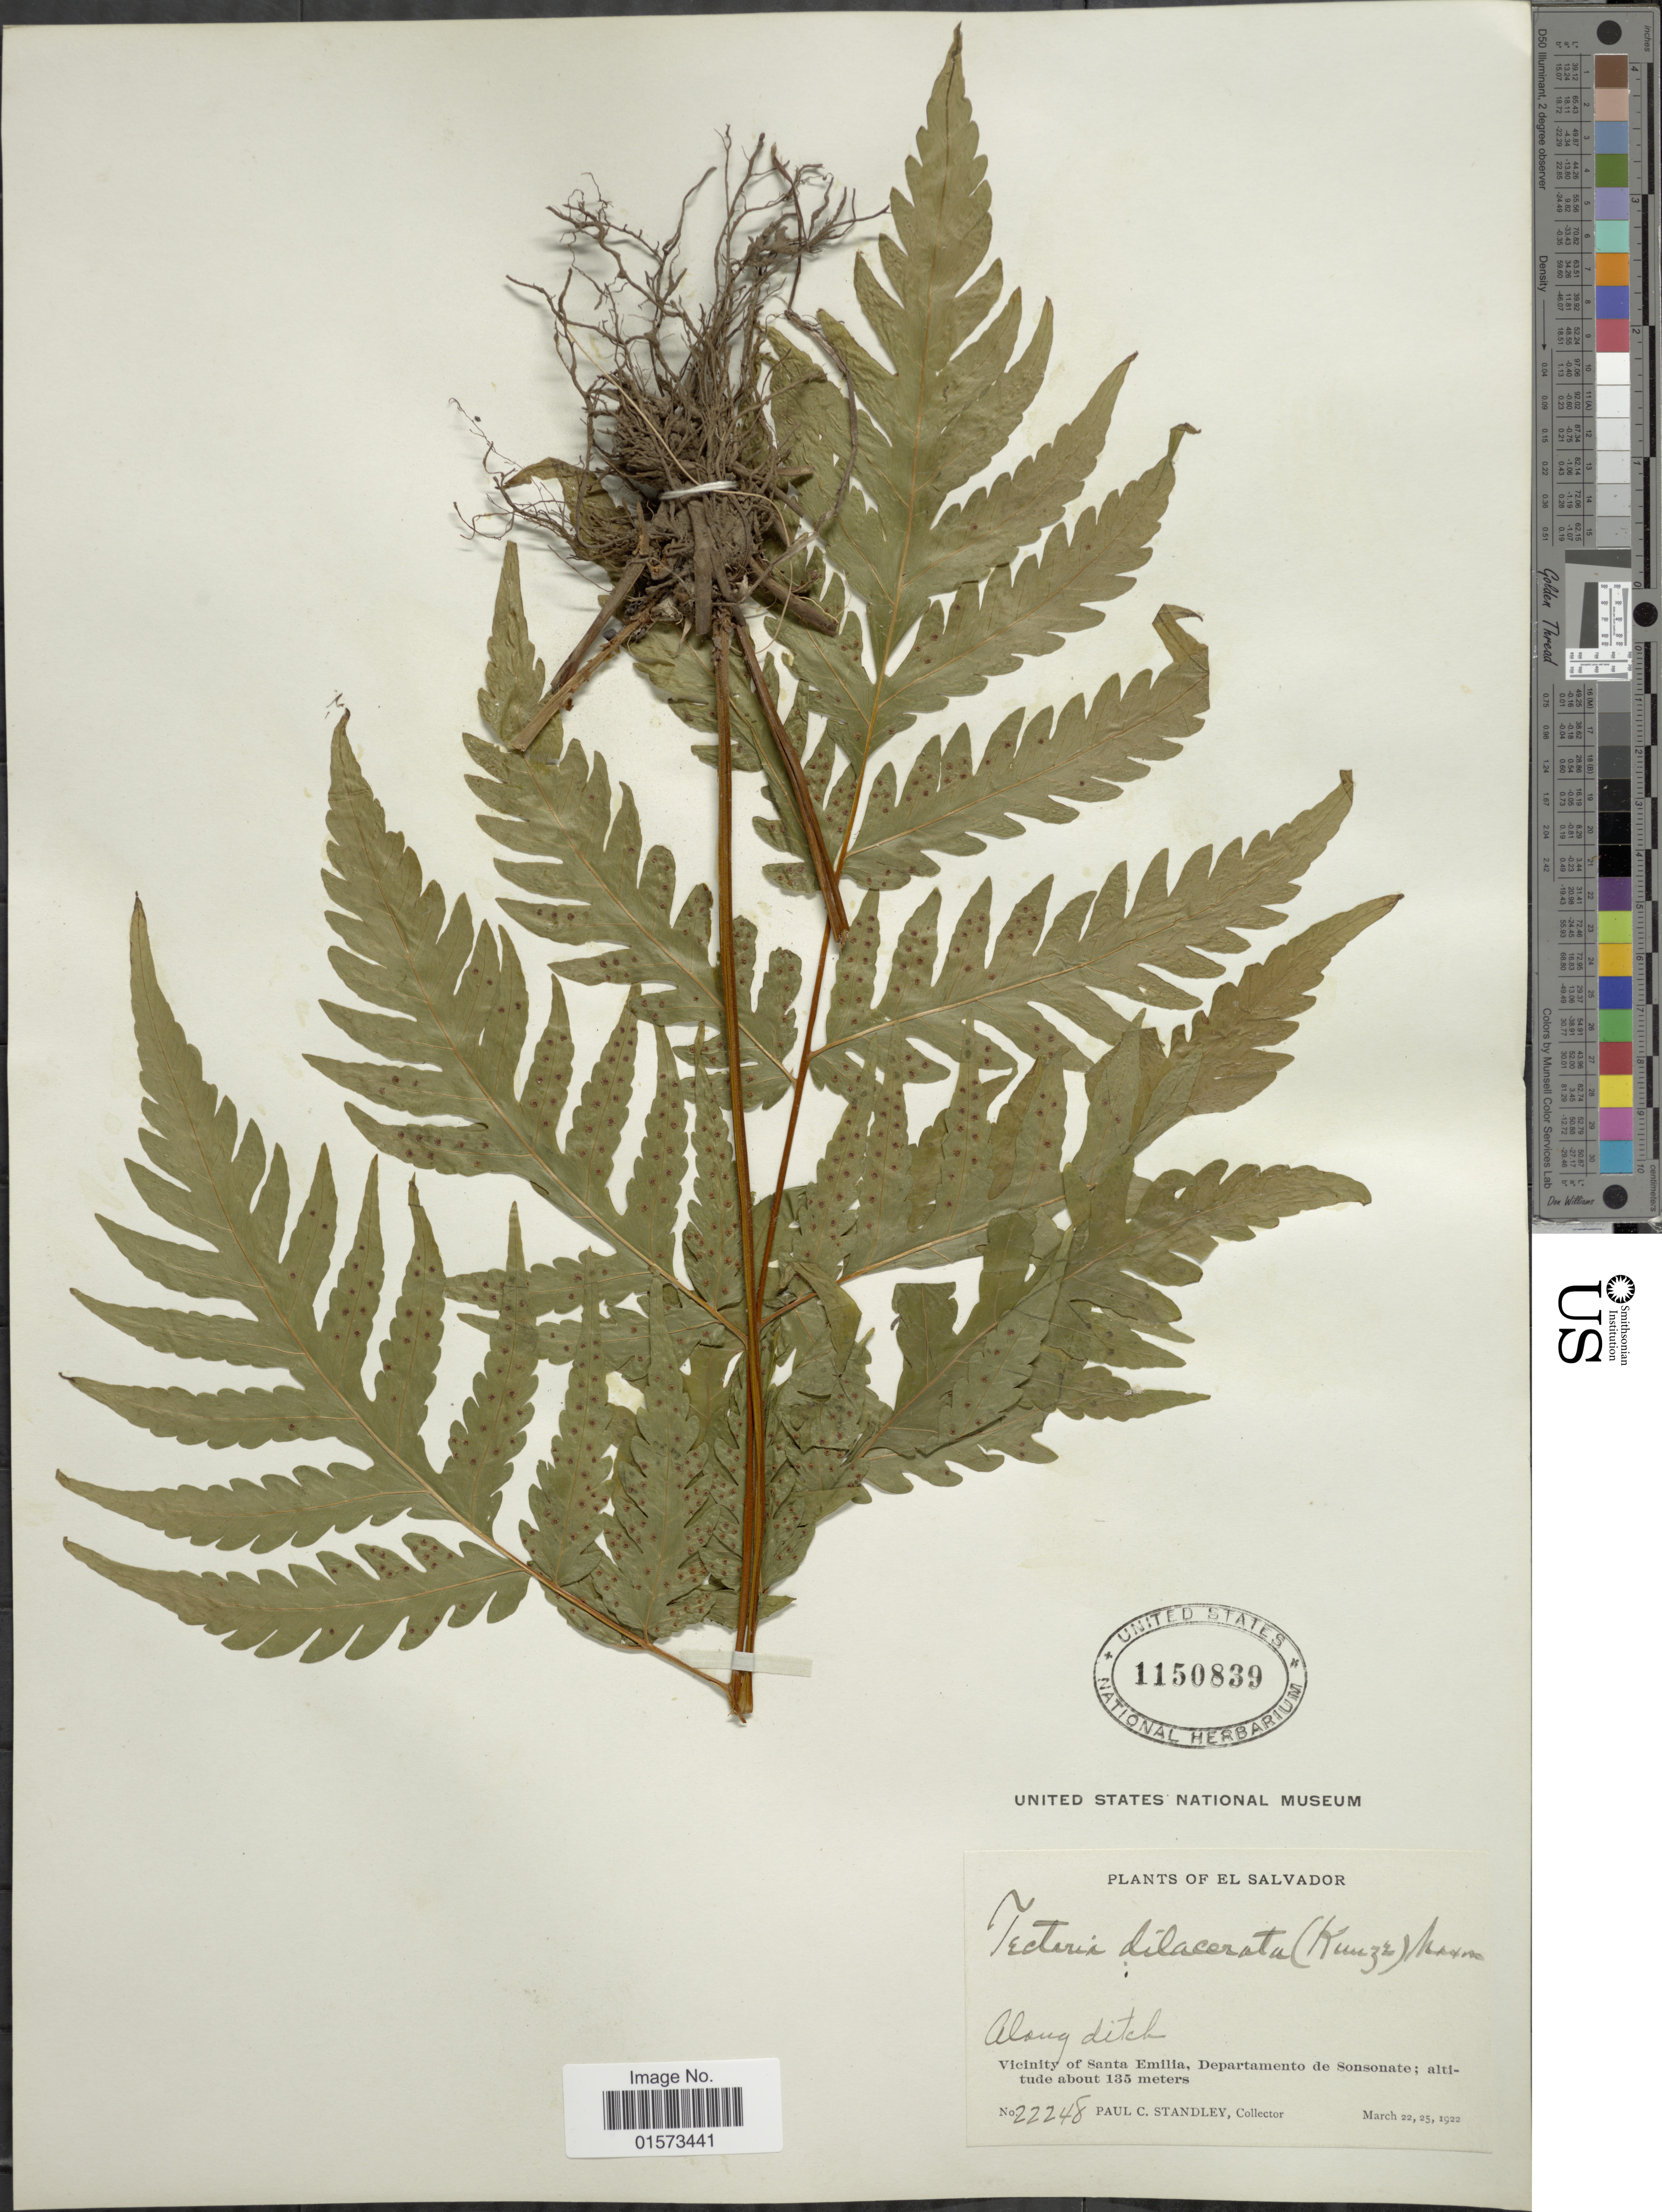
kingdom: Plantae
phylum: Tracheophyta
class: Polypodiopsida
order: Polypodiales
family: Tectariaceae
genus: Tectaria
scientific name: Tectaria mexicana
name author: (Fée) C.V. Morton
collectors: P. C. Standley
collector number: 22248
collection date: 1922-03-22/1922-03-25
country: El Salvador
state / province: Sonsonate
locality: Vicinity of Santa Emilia, Departamento de Sonsonate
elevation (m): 135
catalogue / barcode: US 1150839